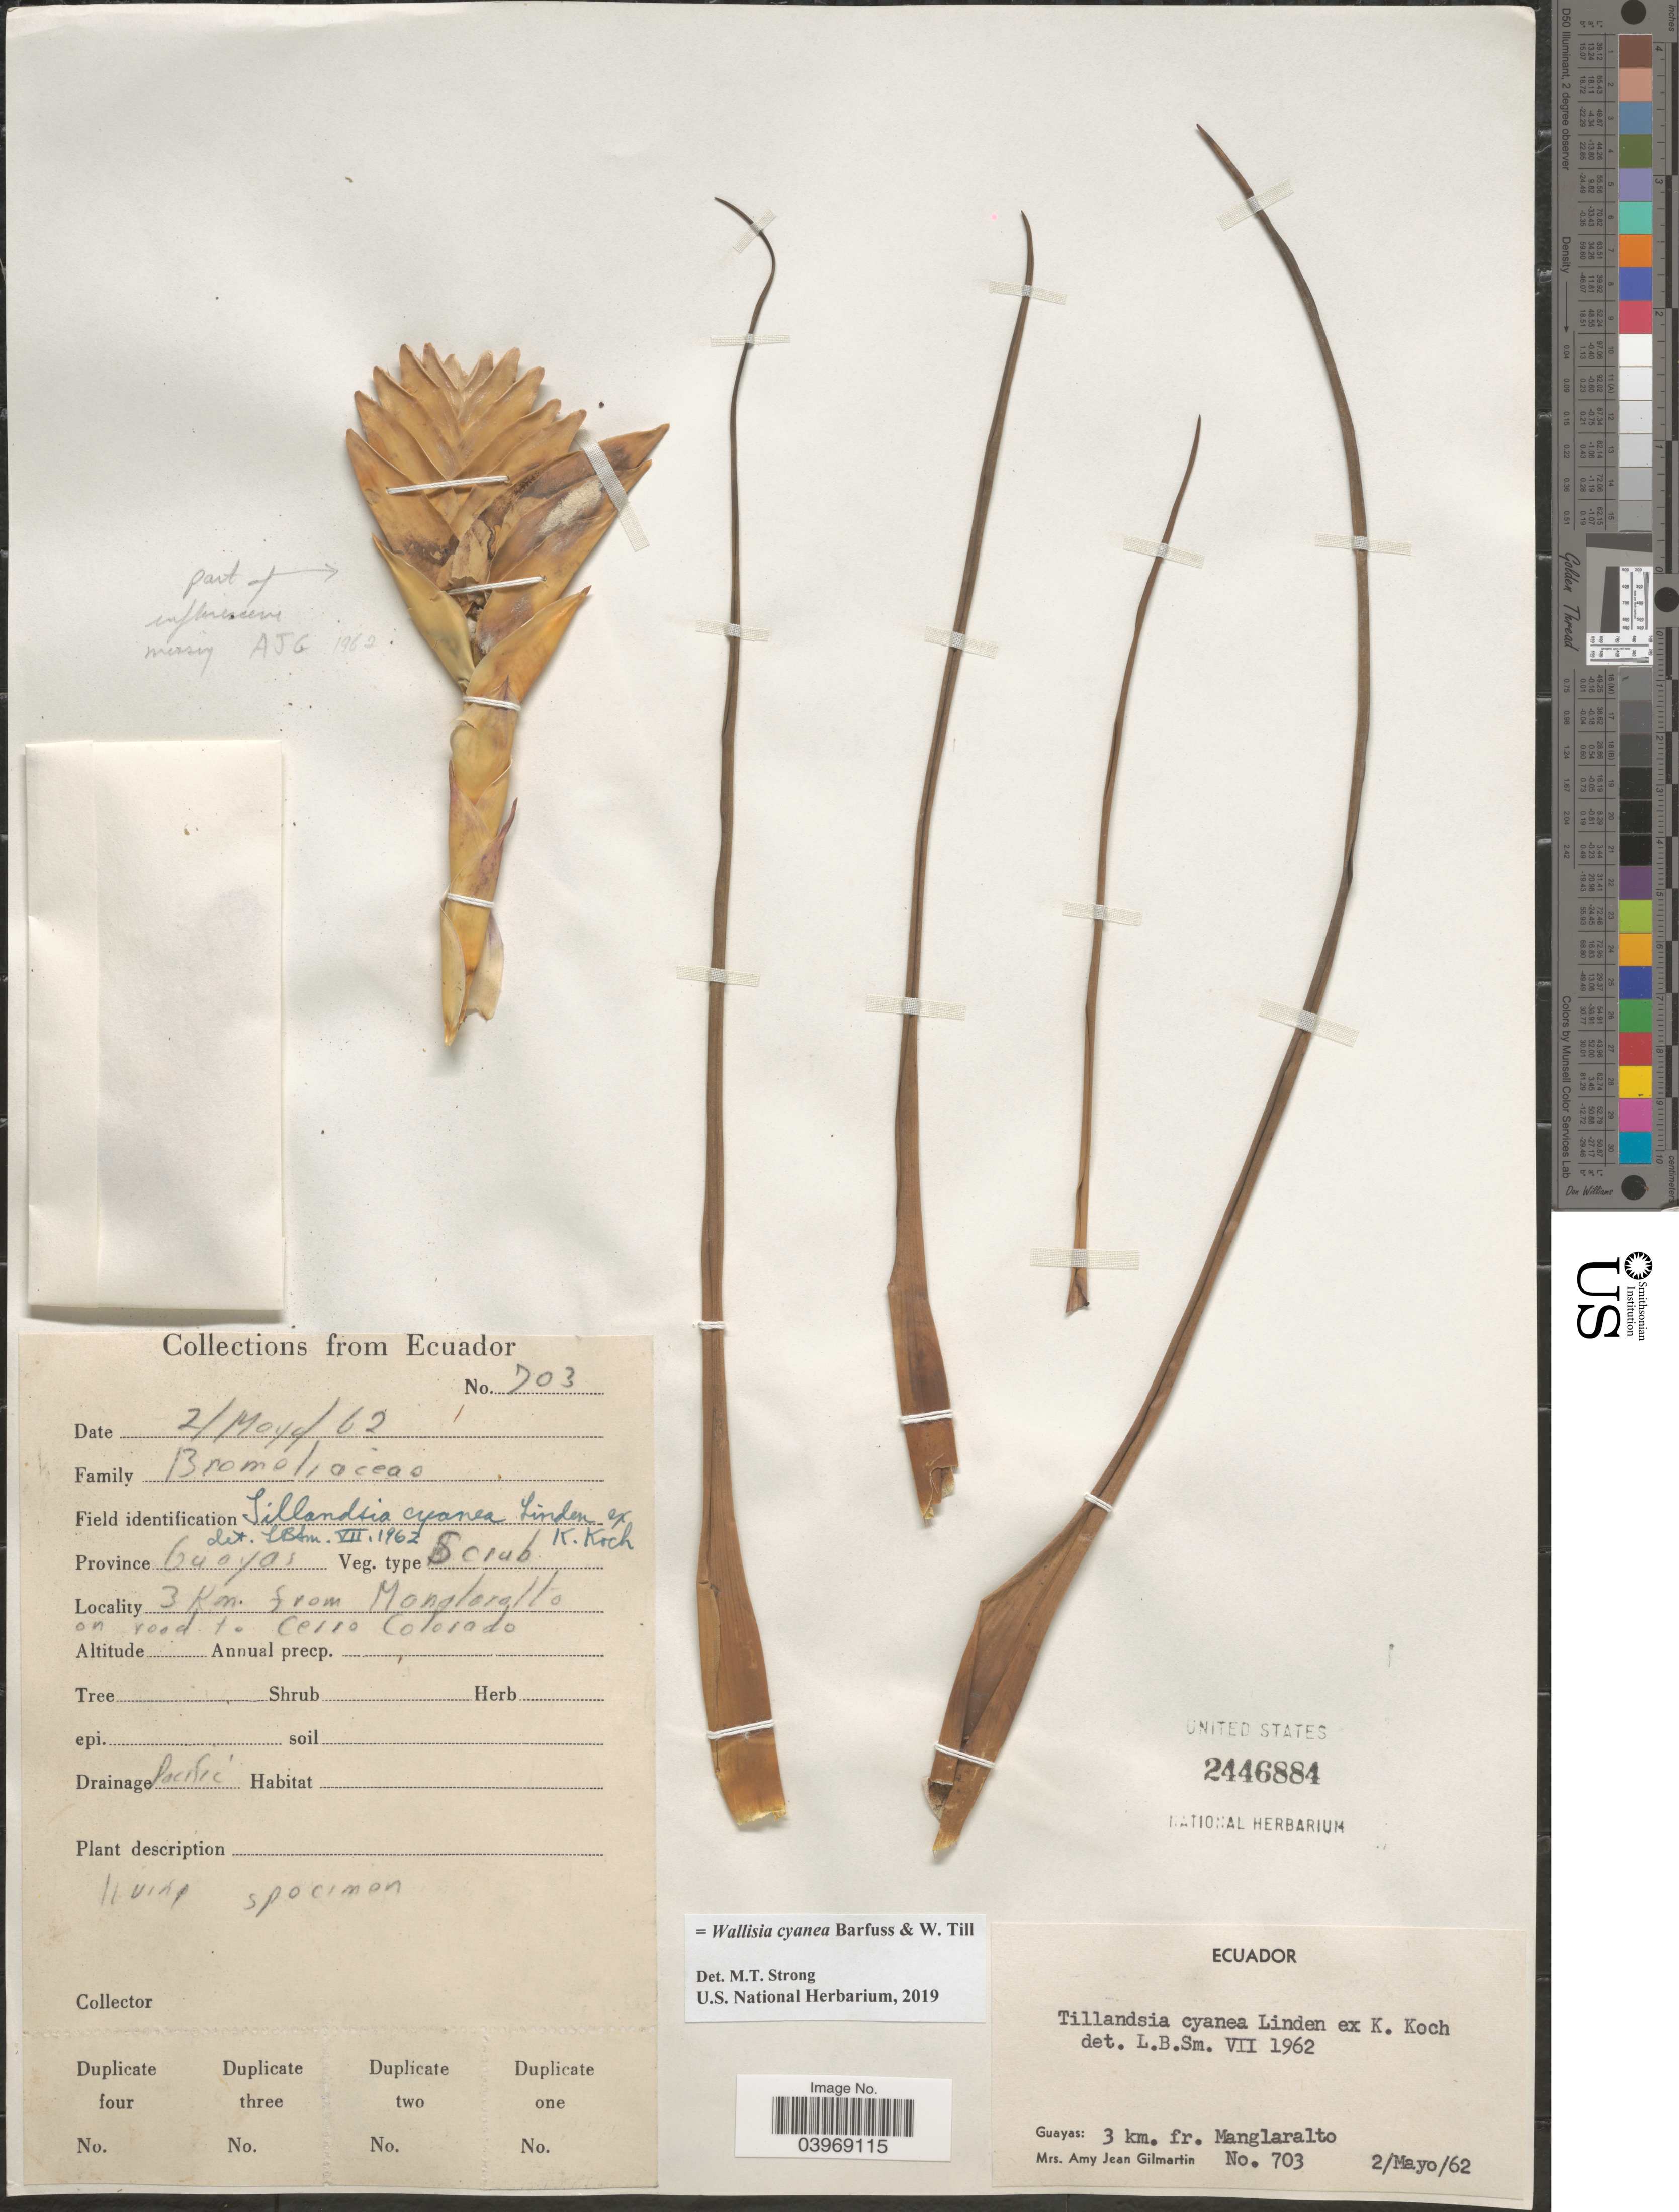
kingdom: Plantae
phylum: Tracheophyta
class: Liliopsida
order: Poales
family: Bromeliaceae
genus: Wallisia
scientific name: Wallisia cyanea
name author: Barfuss & W. Till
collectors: A. J. Gilmartin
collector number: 703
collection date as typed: Transcribed d/m/y: 2/5/62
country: Ecuador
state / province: Guayas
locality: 3 km. fr. Manglaralto. On road to Cerro Colorado.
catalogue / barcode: US 2446884